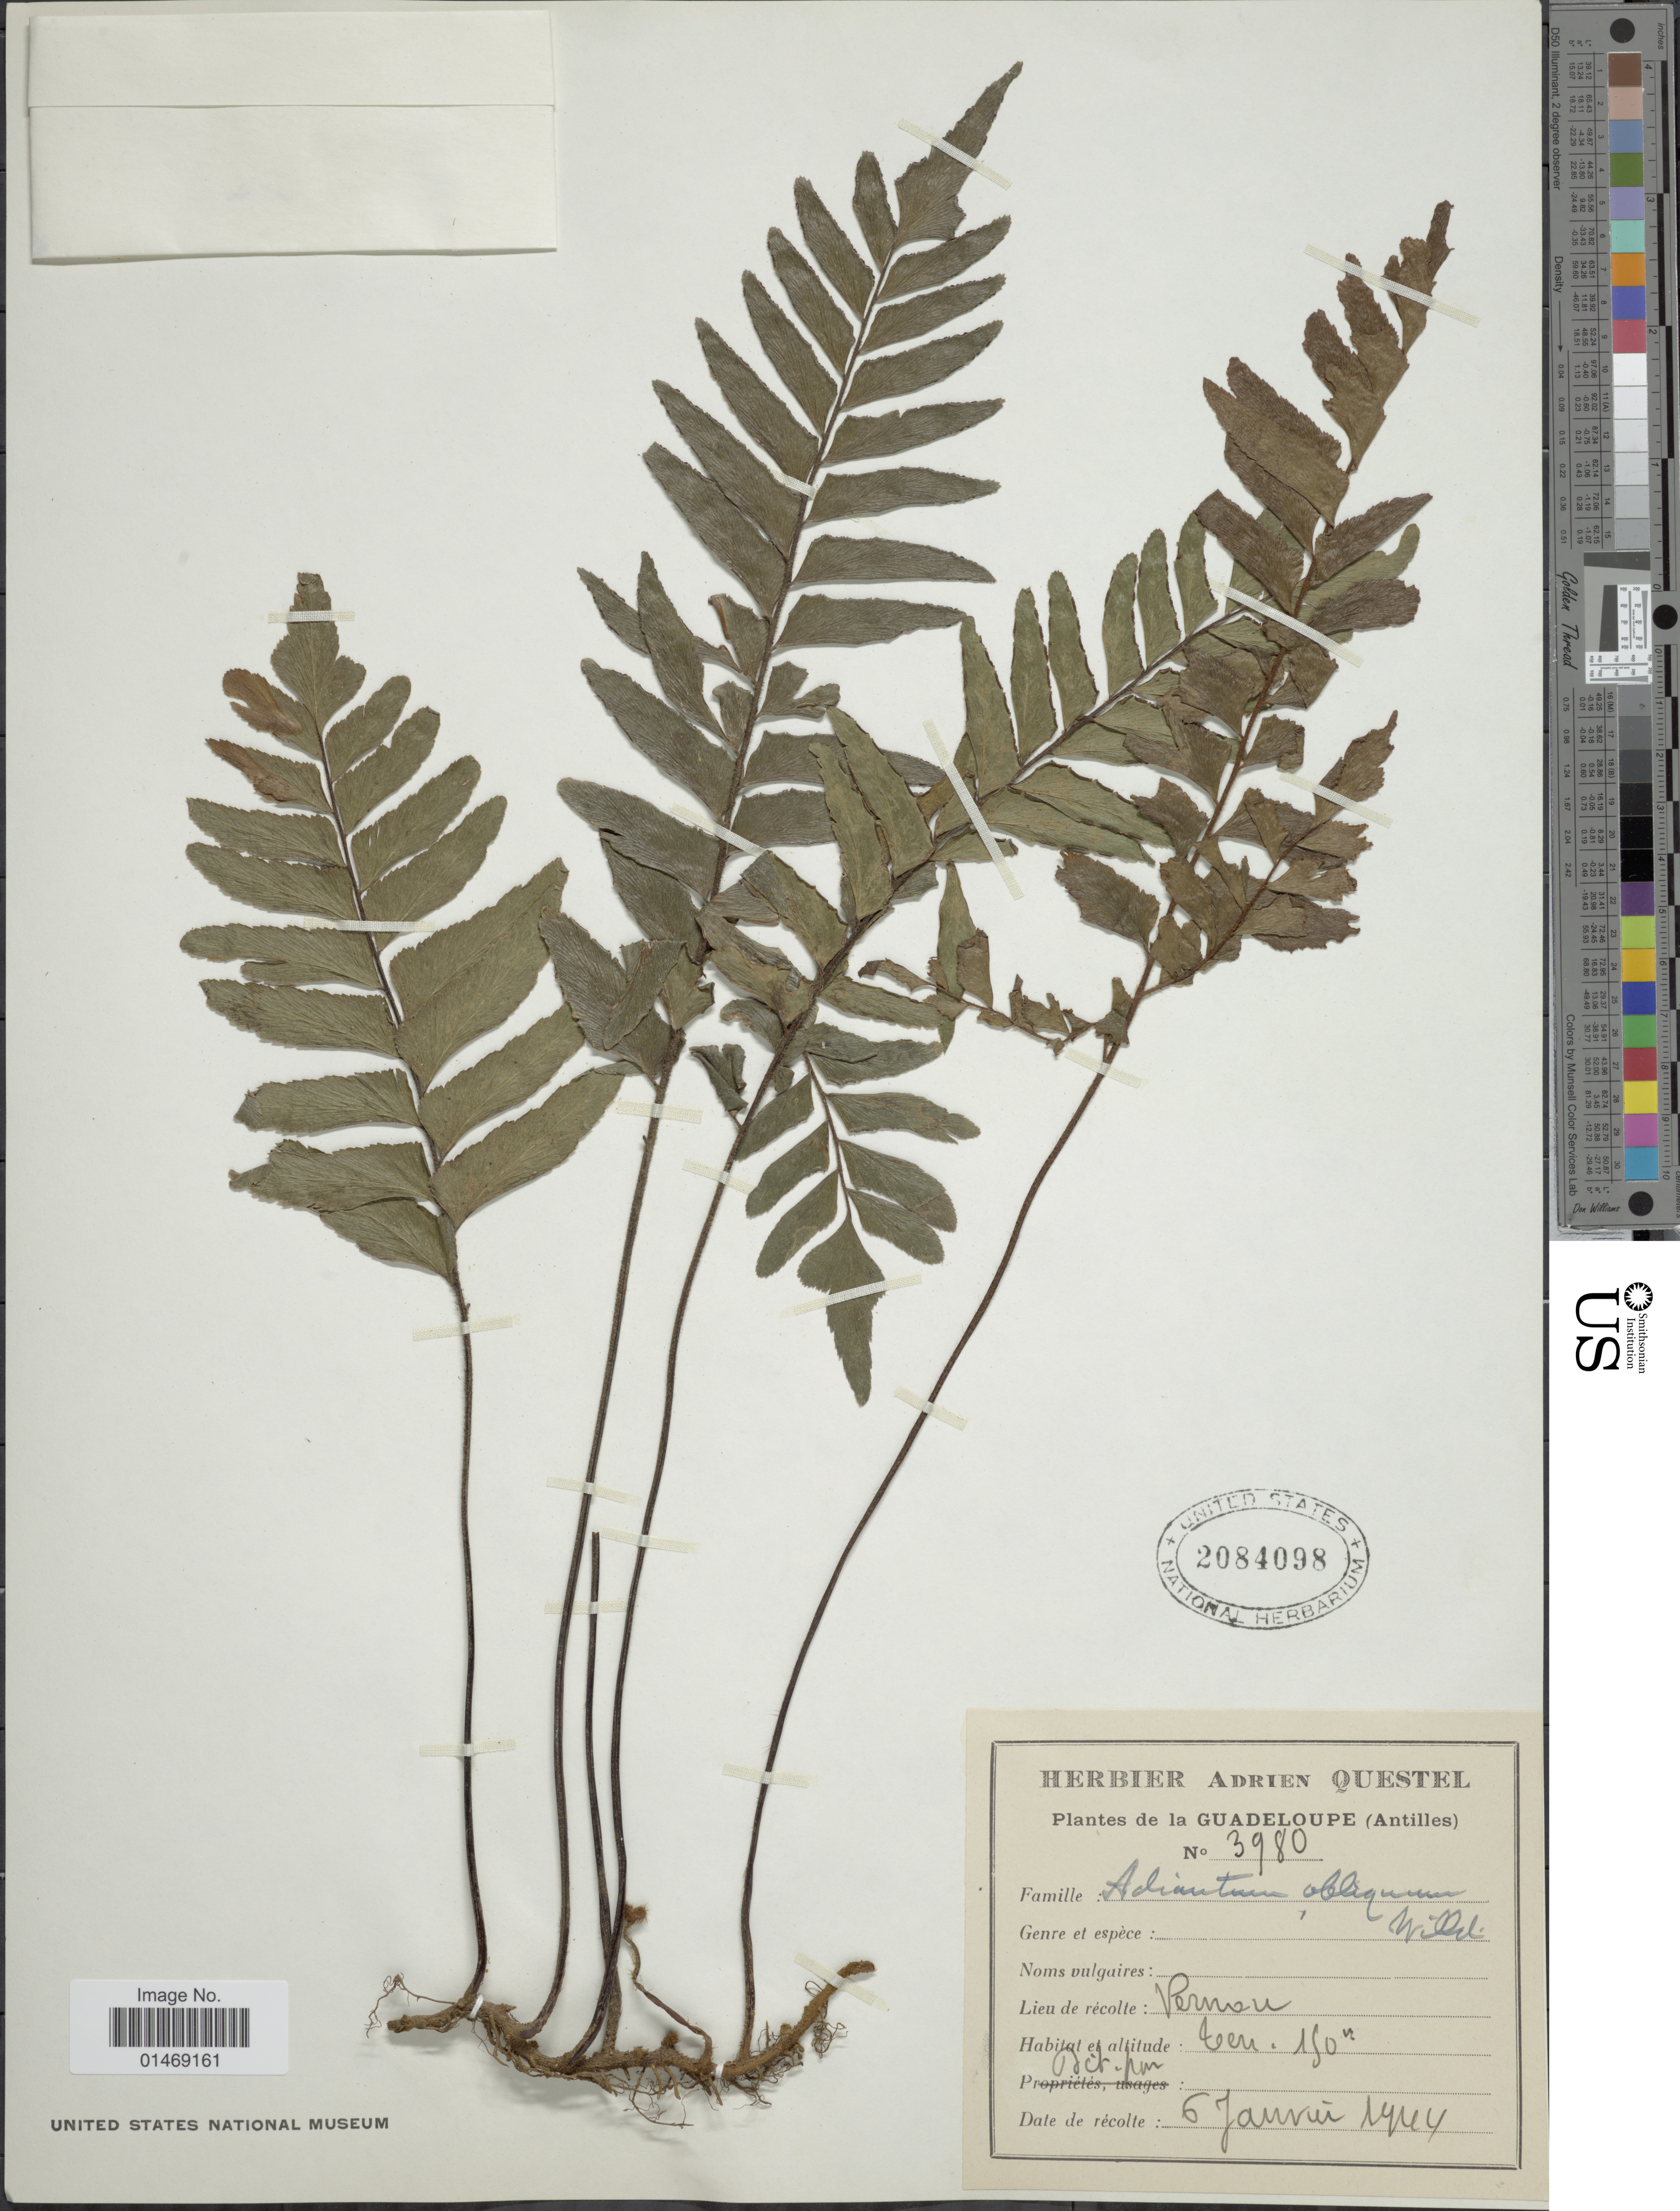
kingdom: Plantae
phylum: Tracheophyta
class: Polypodiopsida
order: Polypodiales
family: Pteridaceae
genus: Adiantum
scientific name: Adiantum obliquum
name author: Willd.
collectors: ex herb. A. Questal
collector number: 3980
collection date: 1944-01-03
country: Guadeloupe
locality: (Antilles) Vernon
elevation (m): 190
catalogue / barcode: US 2084098